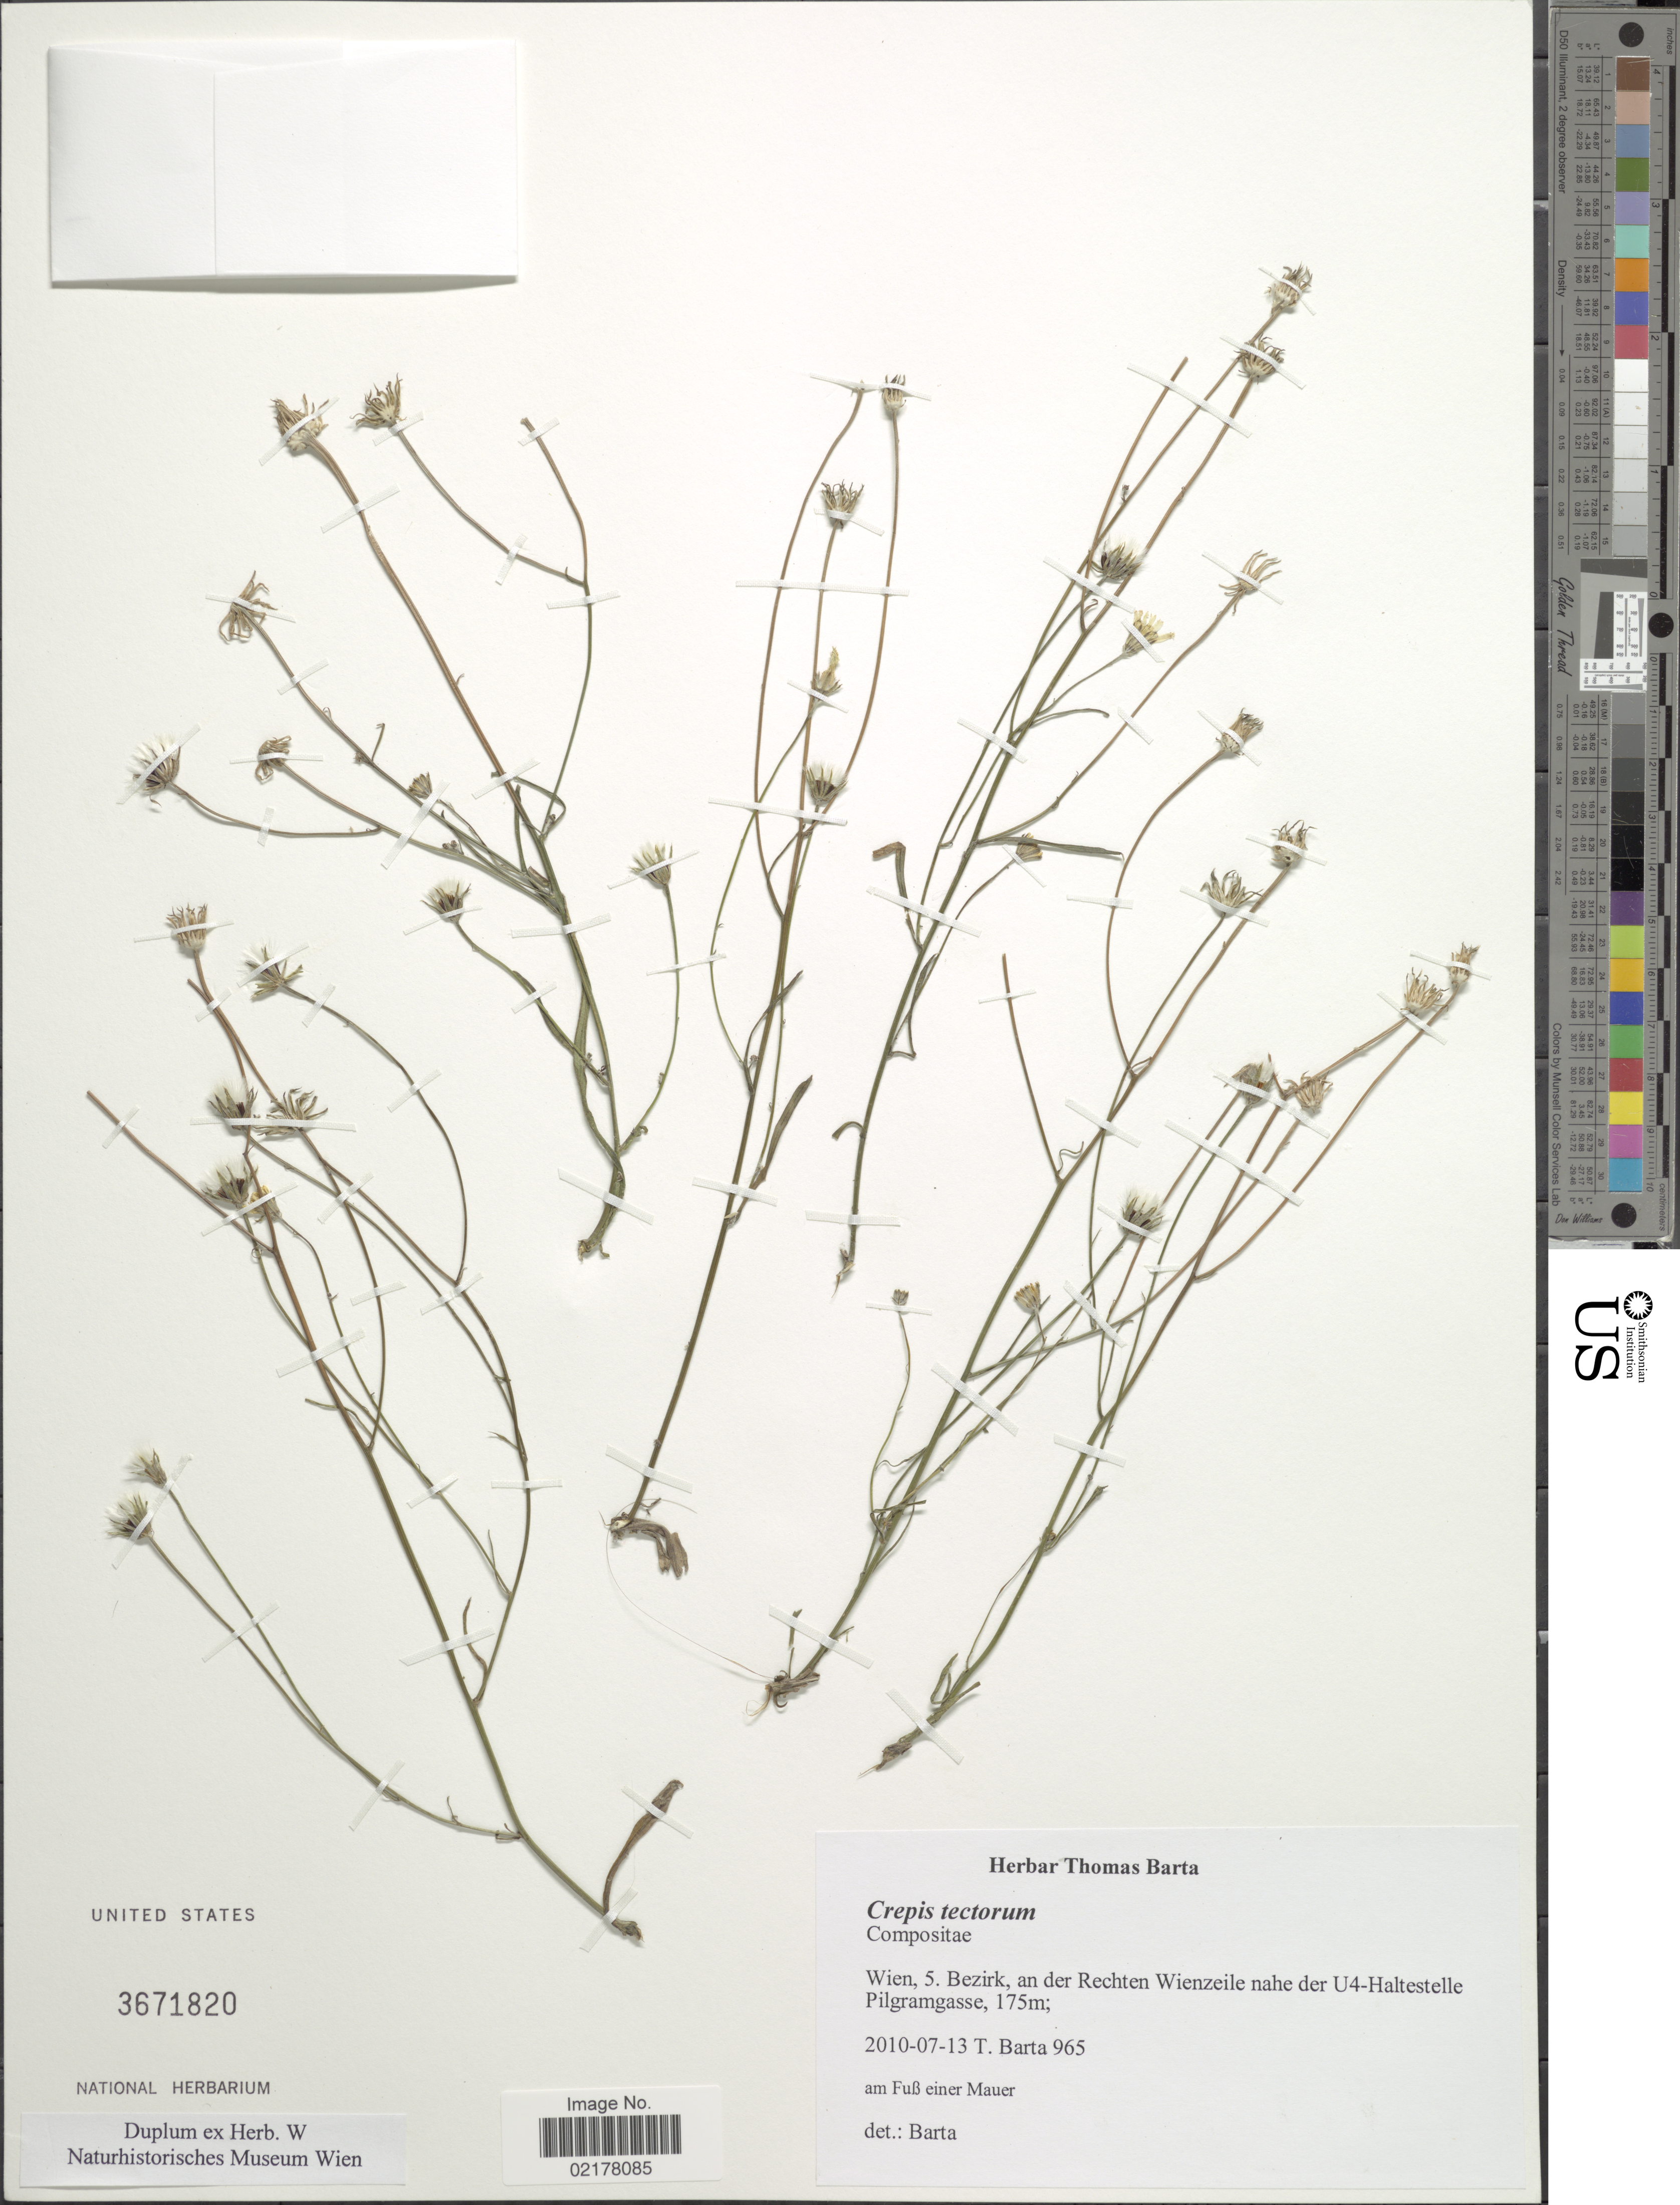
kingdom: Plantae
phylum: Tracheophyta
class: Magnoliopsida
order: Asterales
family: Asteraceae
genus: Crepis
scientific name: Crepis tectorum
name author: L.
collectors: T. Barta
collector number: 965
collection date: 2010-07-13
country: Austria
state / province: Wien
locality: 5. Bezirk, an der Rechten Wienzeile nahe der U4-Haltestelle Pilgramgasse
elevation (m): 175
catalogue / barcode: US 3671820